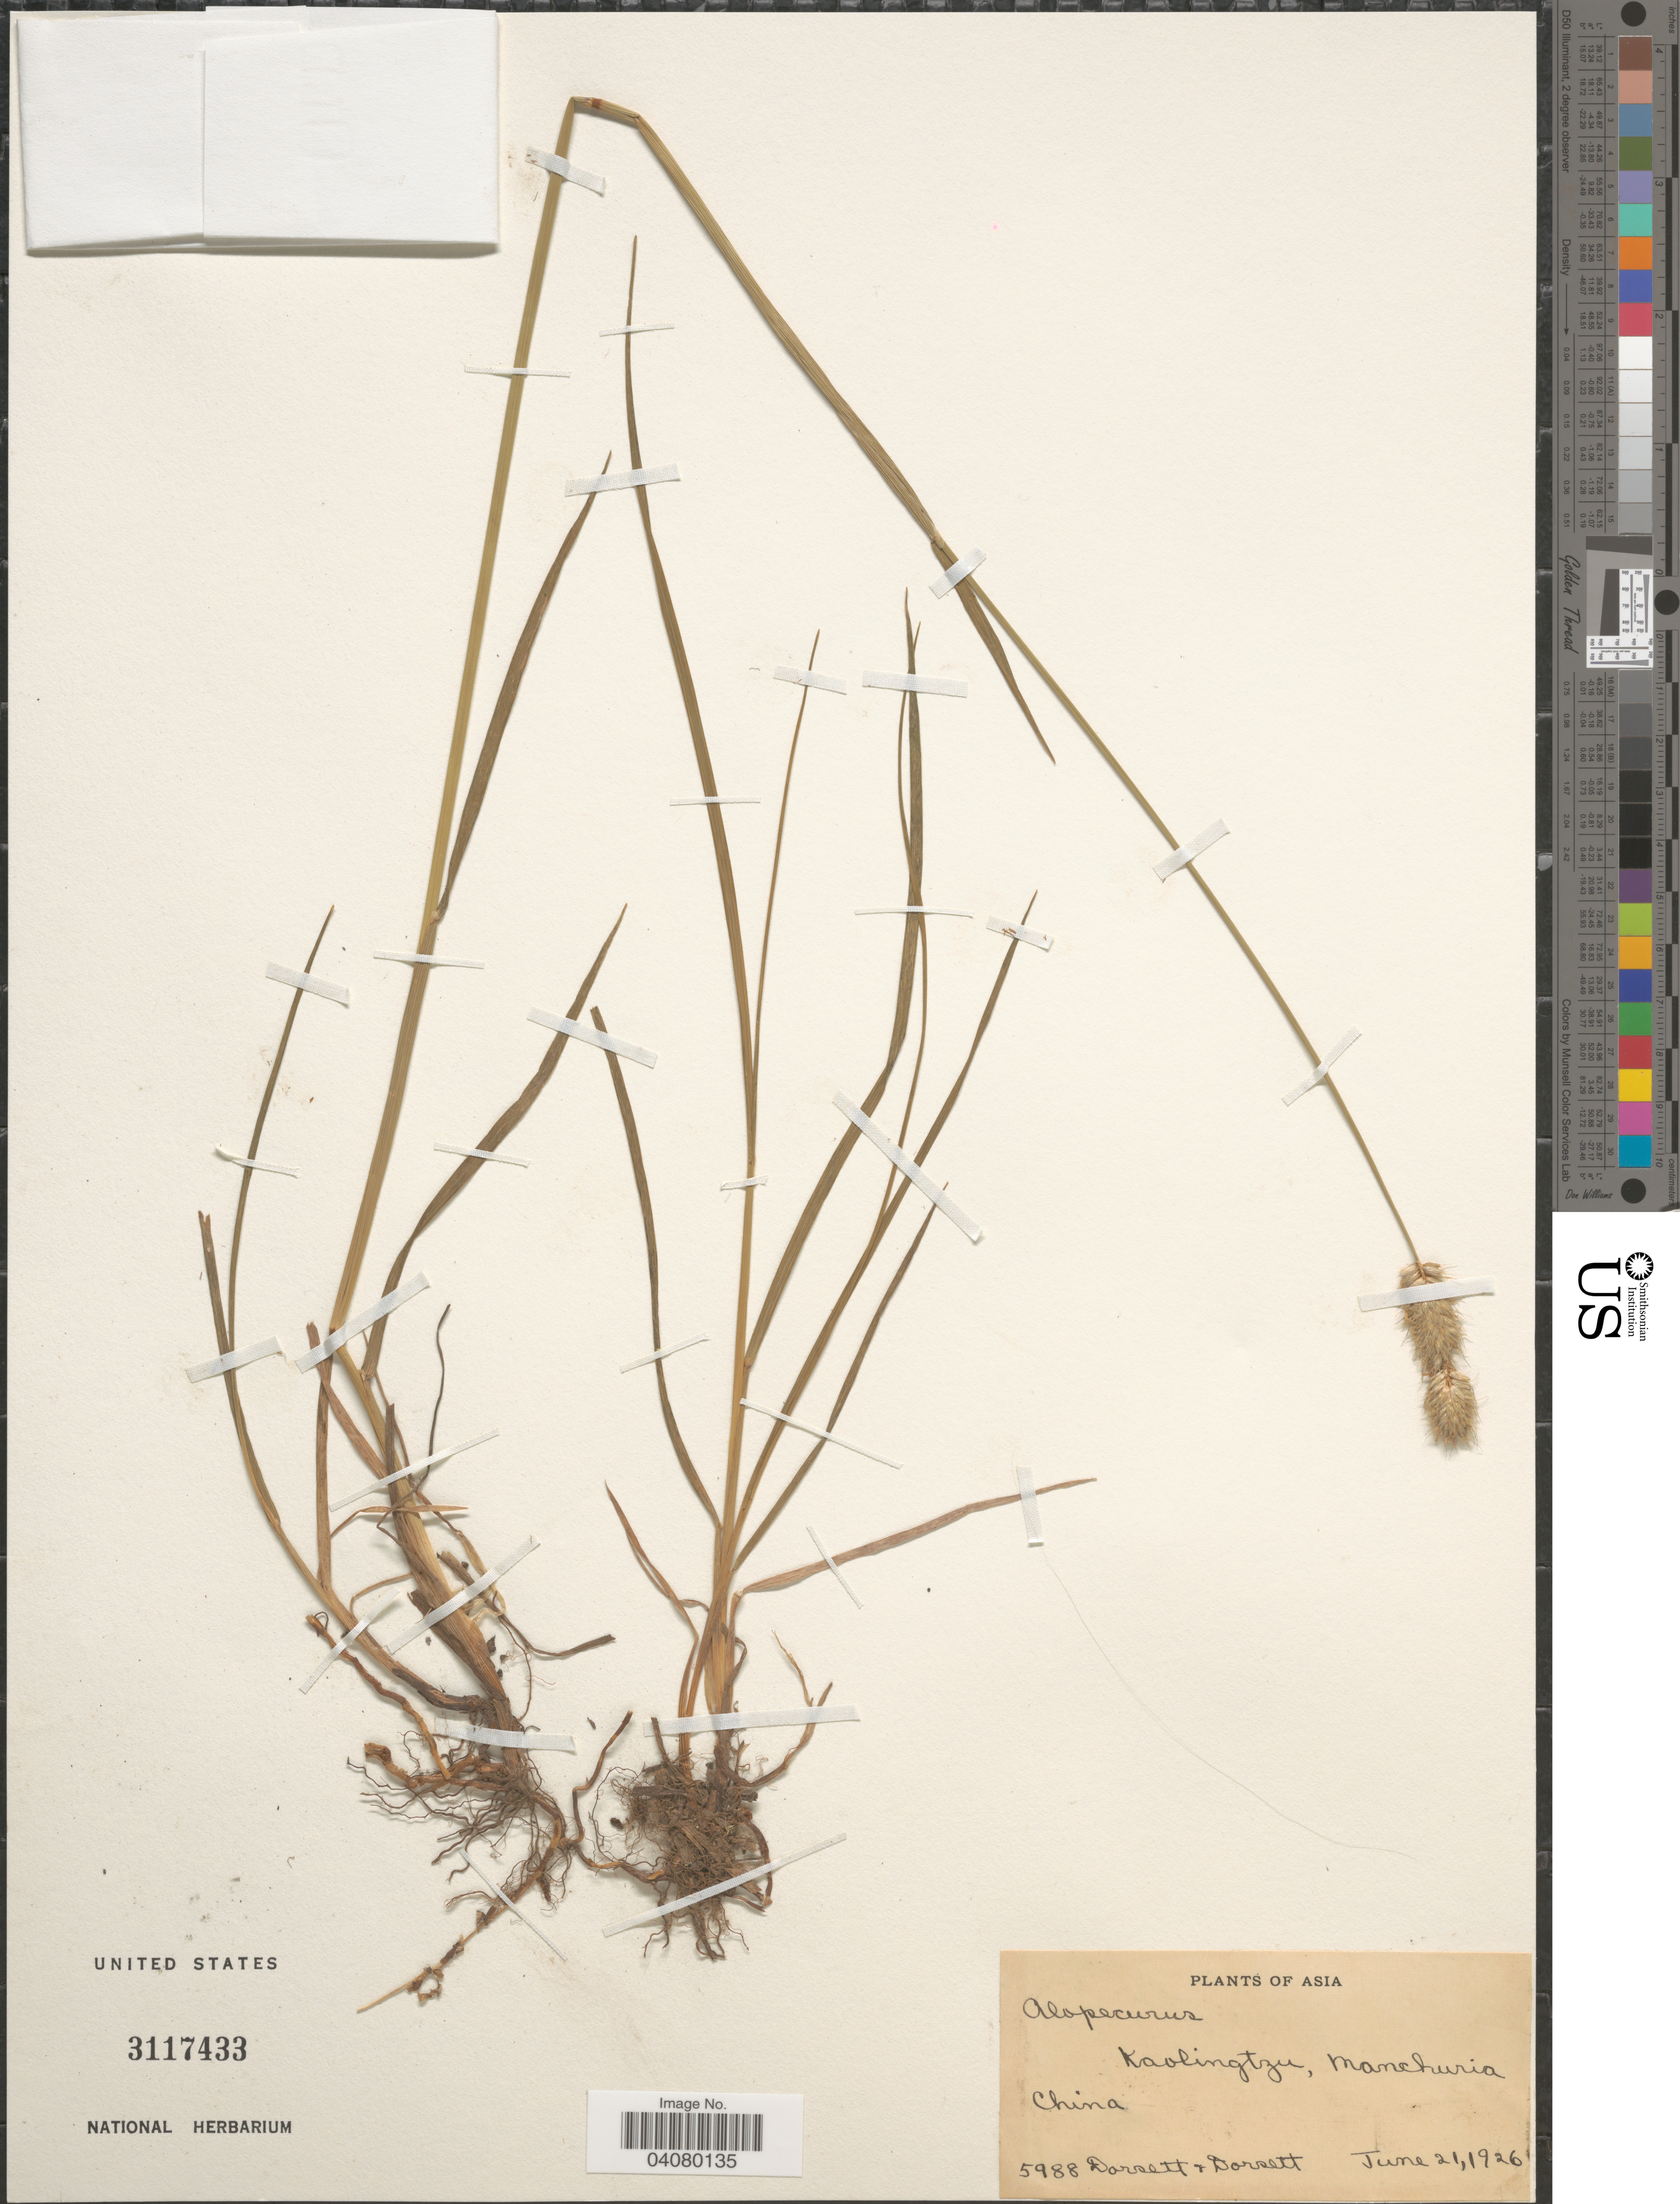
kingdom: Plantae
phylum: Tracheophyta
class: Liliopsida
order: Poales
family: Poaceae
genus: Alopecurus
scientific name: Alopecurus sp.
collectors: -- Dorsett & -- Dorsett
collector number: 5988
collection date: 1936-06-21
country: China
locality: Kaolingtzu, Manchuria.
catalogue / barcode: US 3117433